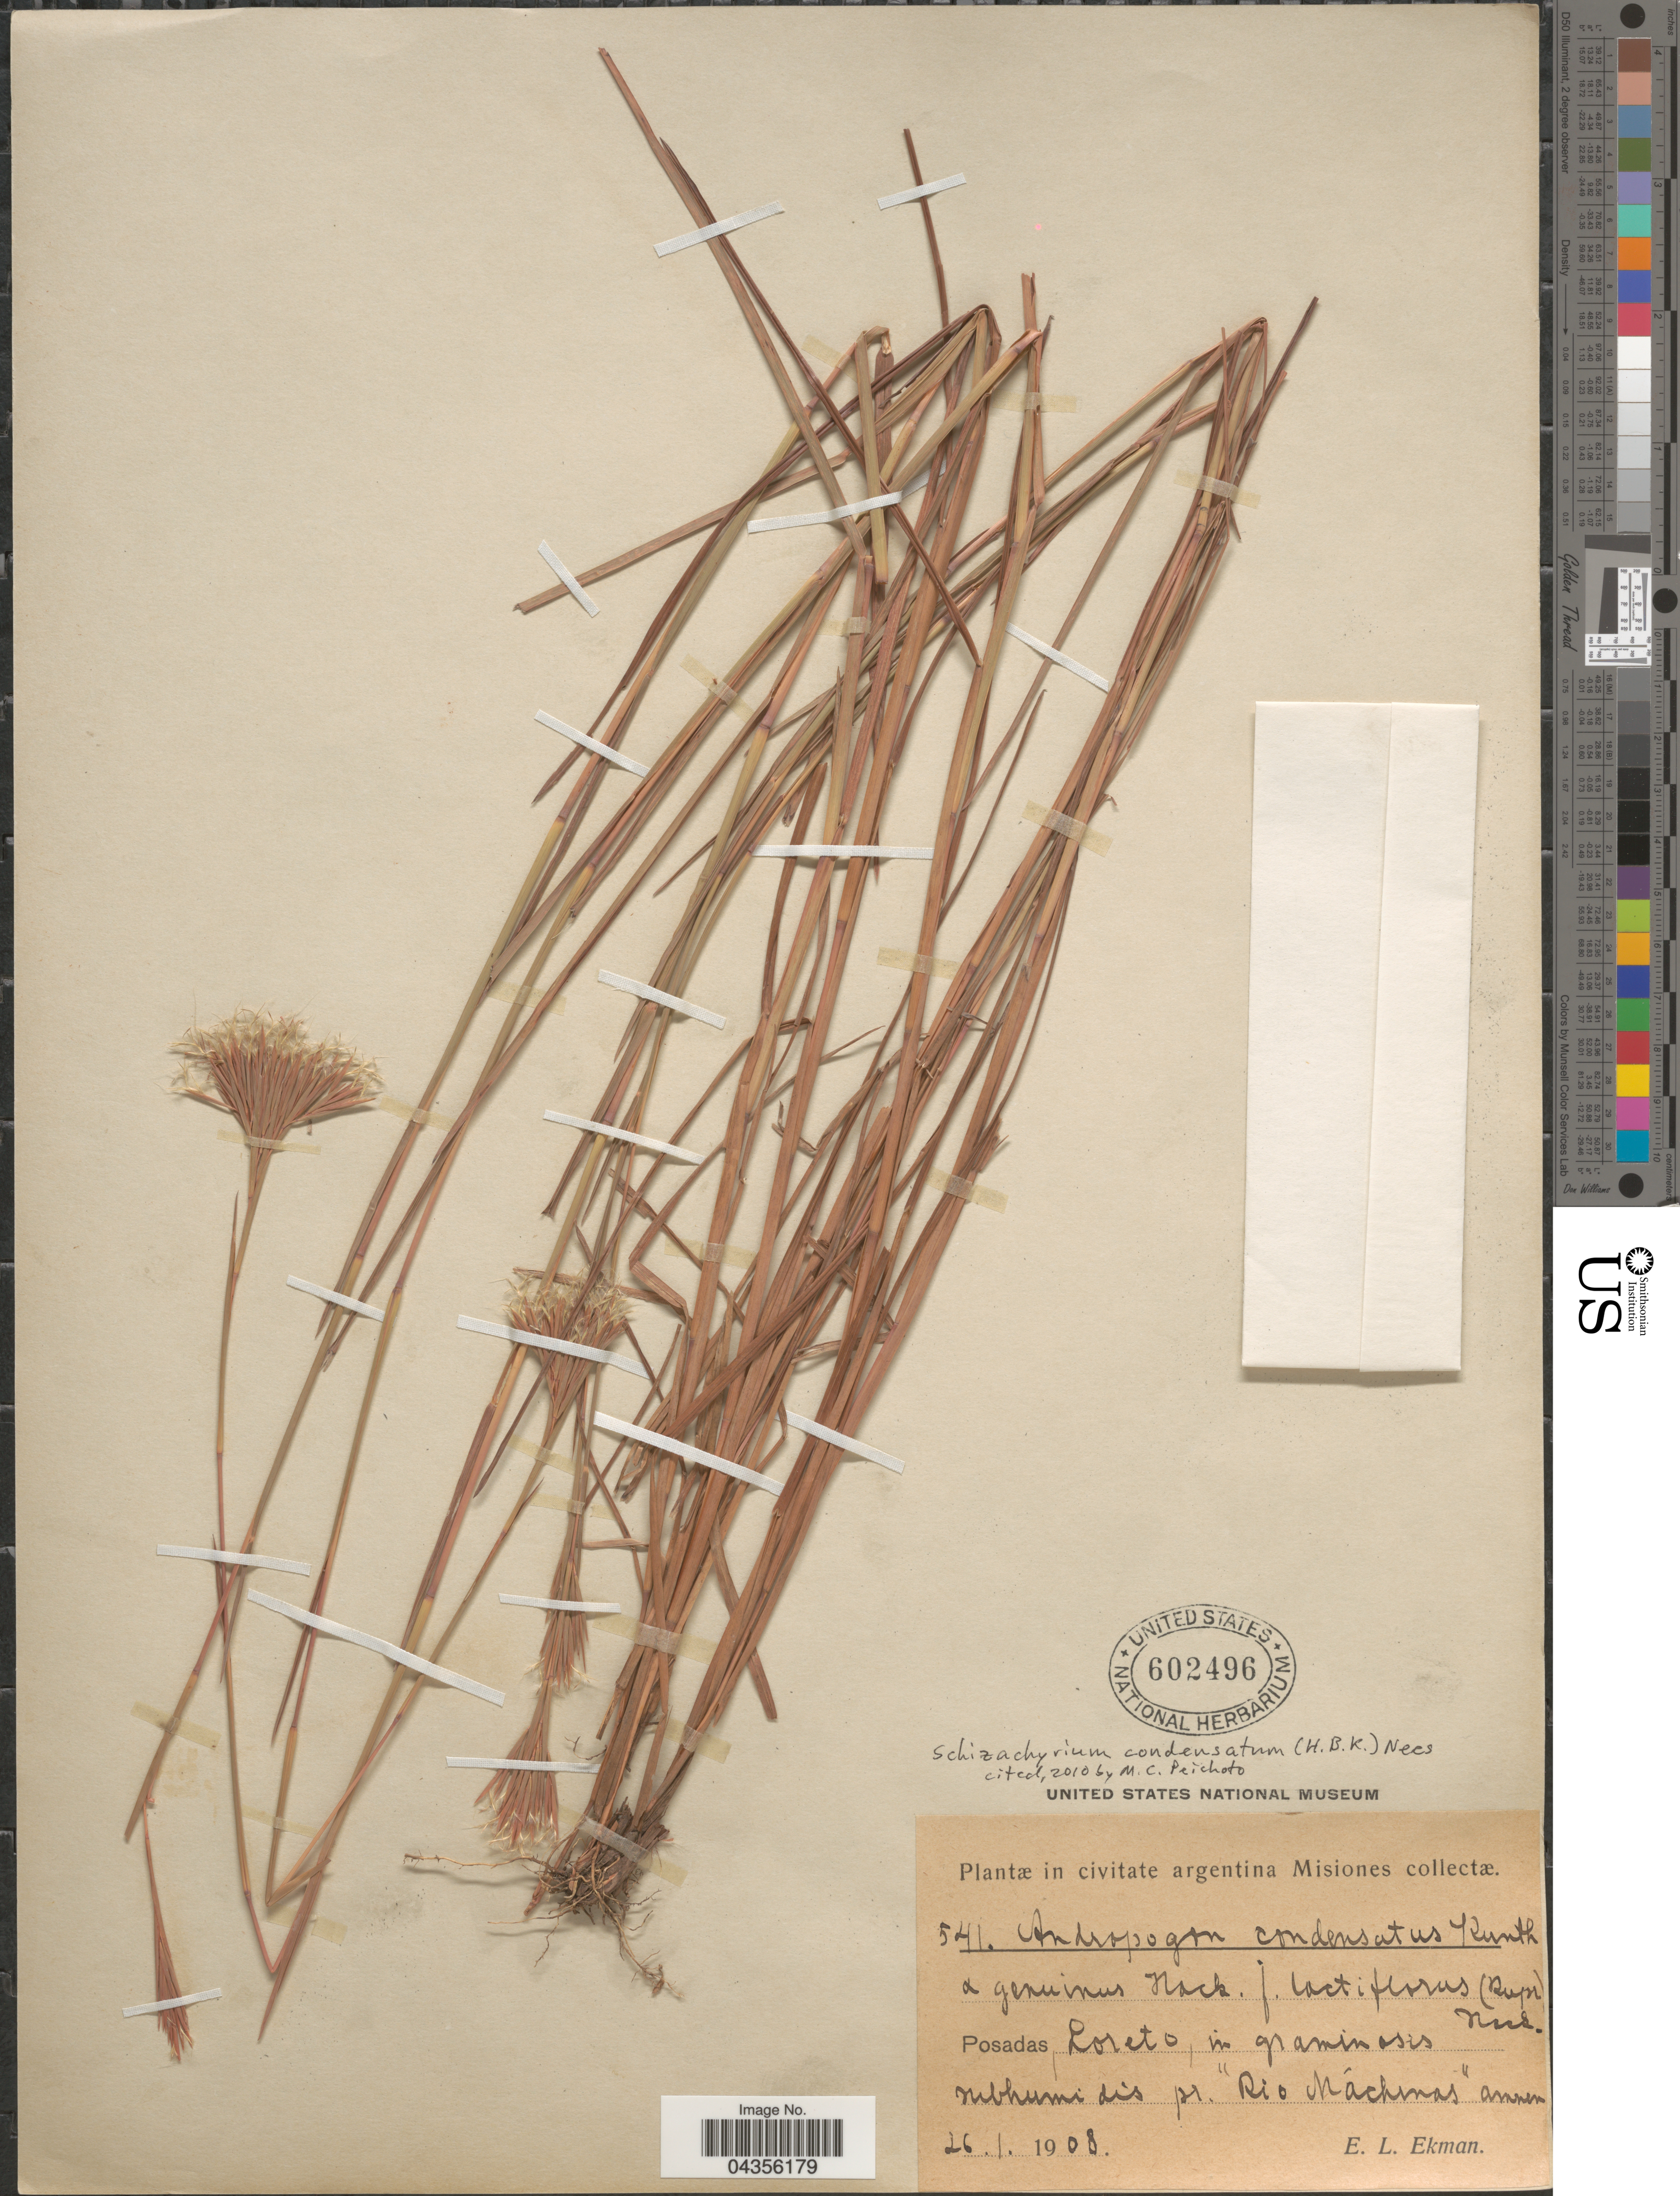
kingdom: Plantae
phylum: Tracheophyta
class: Liliopsida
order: Poales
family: Poaceae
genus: Schizachyrium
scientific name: Schizachyrium condensatum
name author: (Kunth) Nees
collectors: E. L. Ekman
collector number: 541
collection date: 1908-01-26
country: Argentina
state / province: Misiones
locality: Posadas, Loreto, in graminosis subhumidis pr. "Rio Máchmas".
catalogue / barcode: US 602496